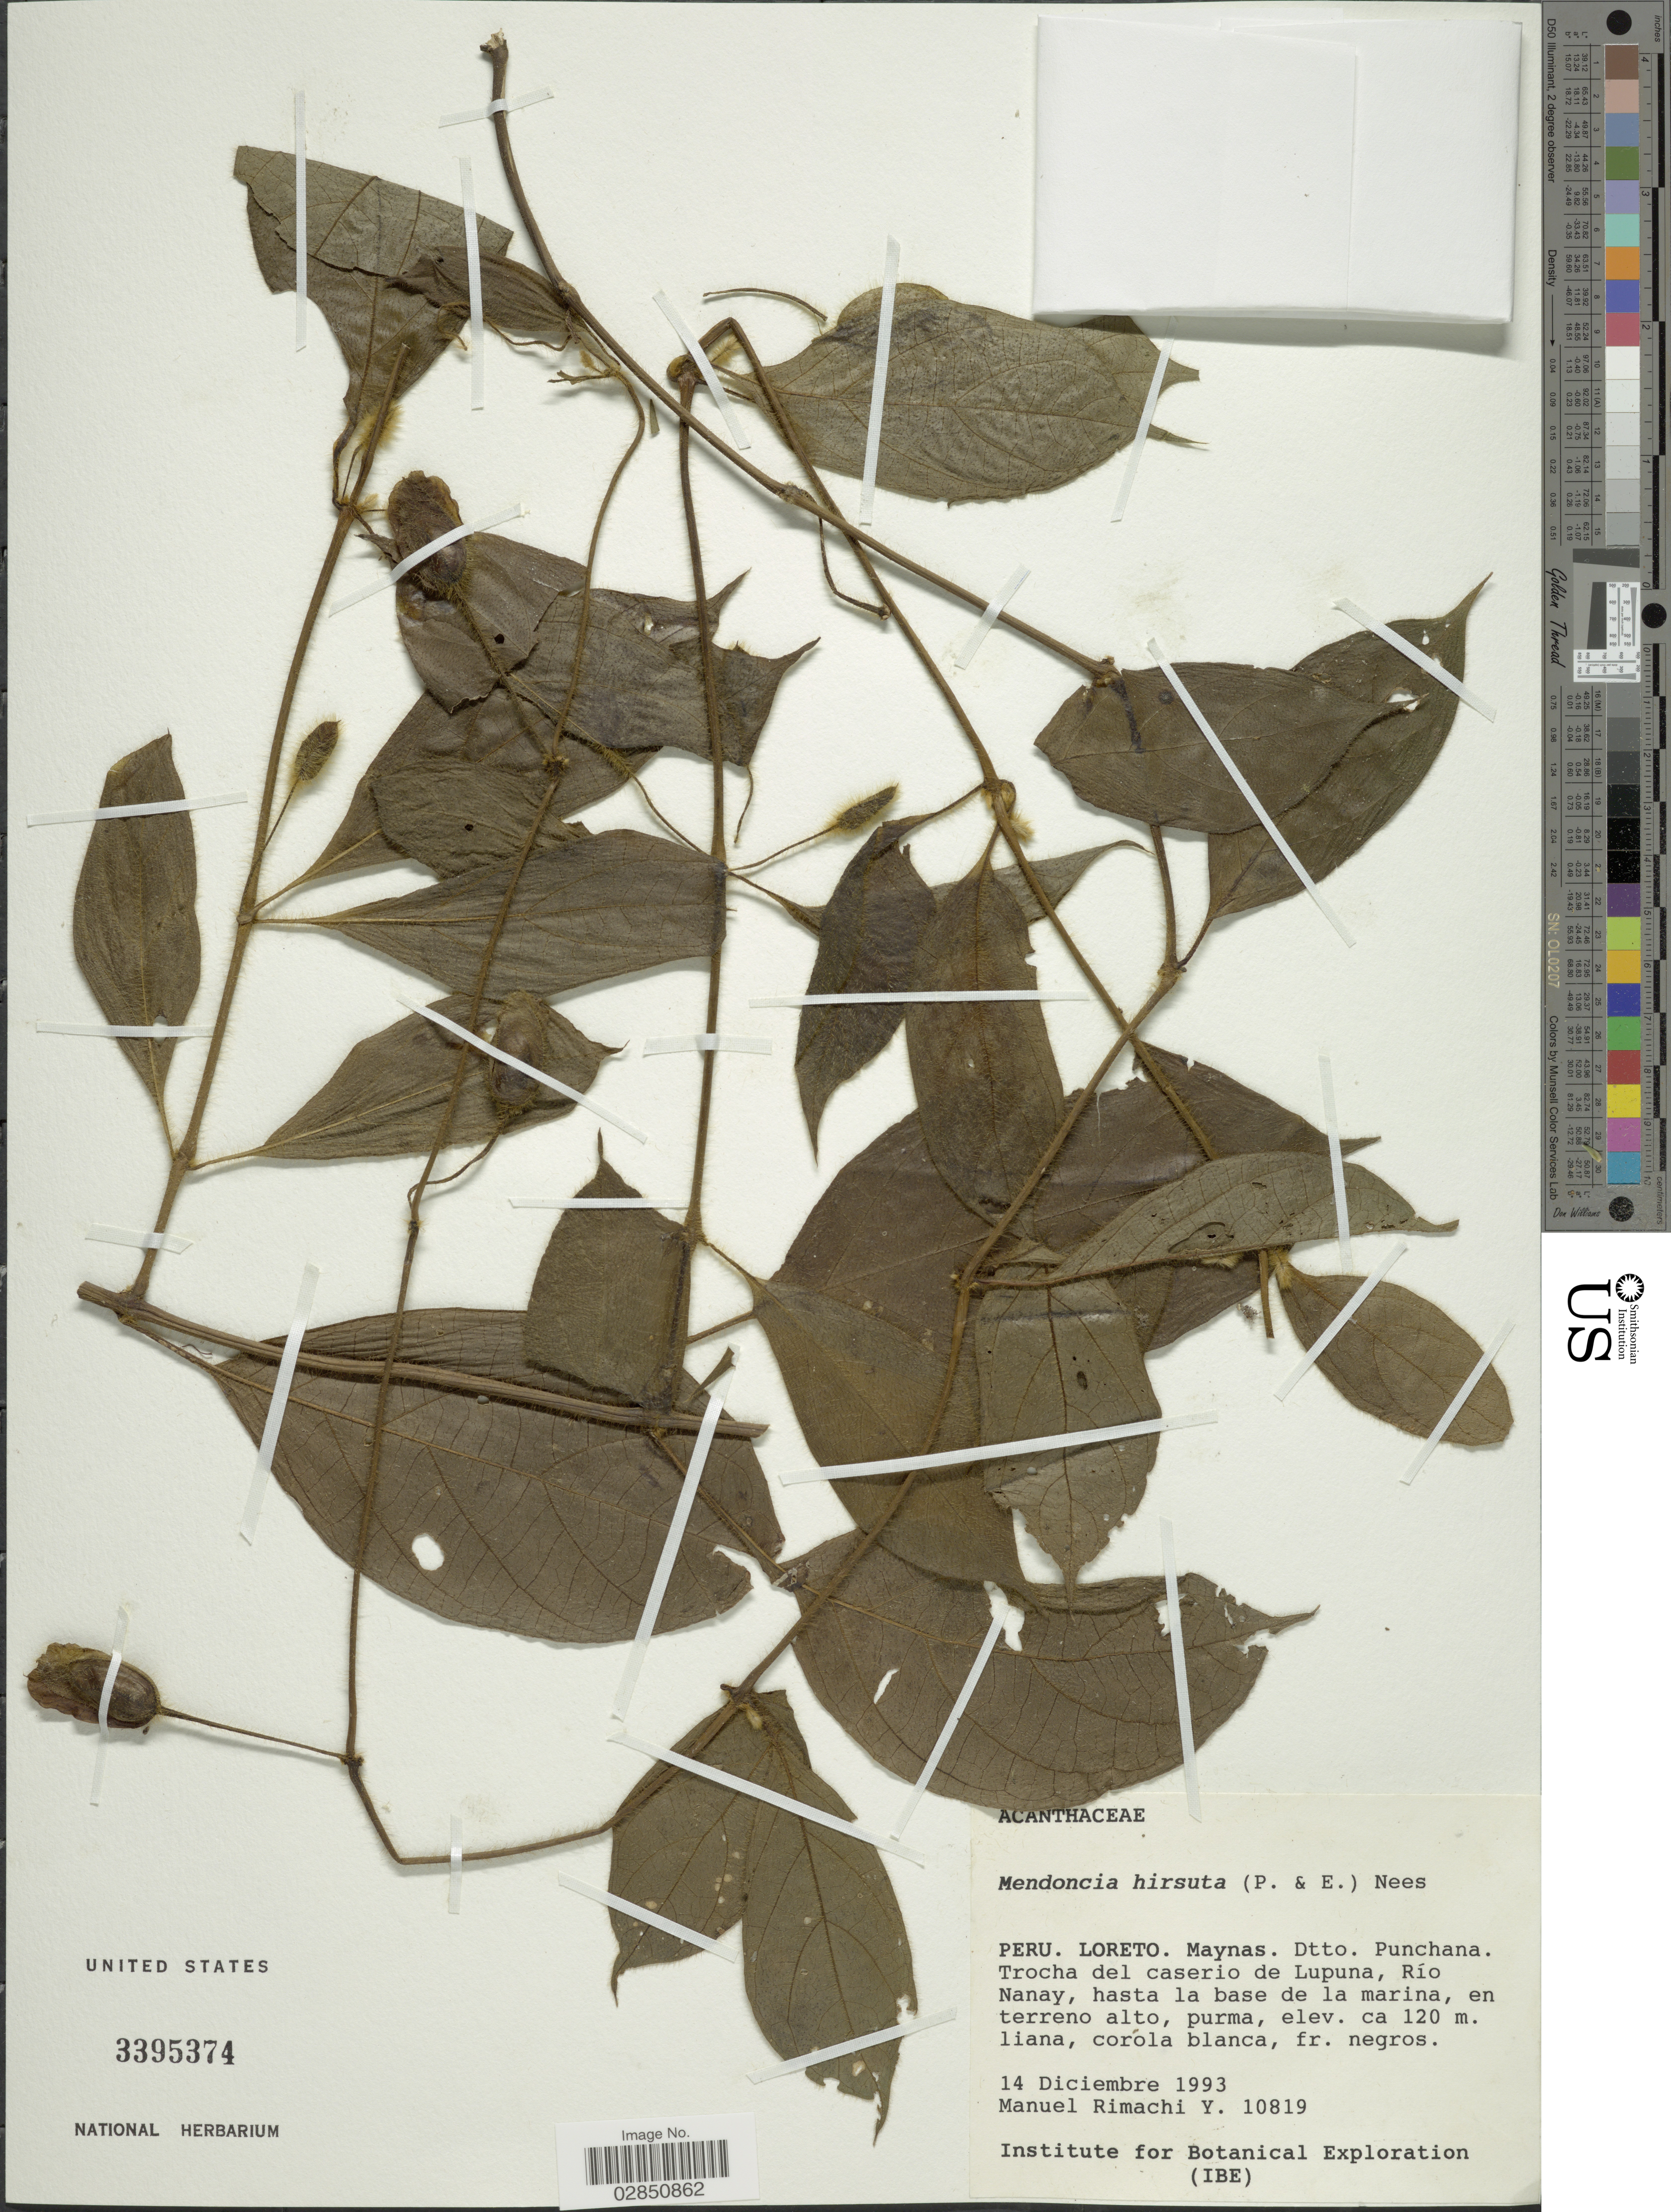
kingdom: Plantae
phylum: Tracheophyta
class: Magnoliopsida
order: Lamiales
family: Acanthaceae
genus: Mendoncia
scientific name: Mendoncia bivalvis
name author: (L. f.) Merr.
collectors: M. Rimachi Y.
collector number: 10819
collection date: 1993-12-14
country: Peru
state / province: Loreto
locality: Maynas. Dtto. Punchana. Trocha del caserio de Lupuna, Río Nanay.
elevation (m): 120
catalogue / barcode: US 3395374